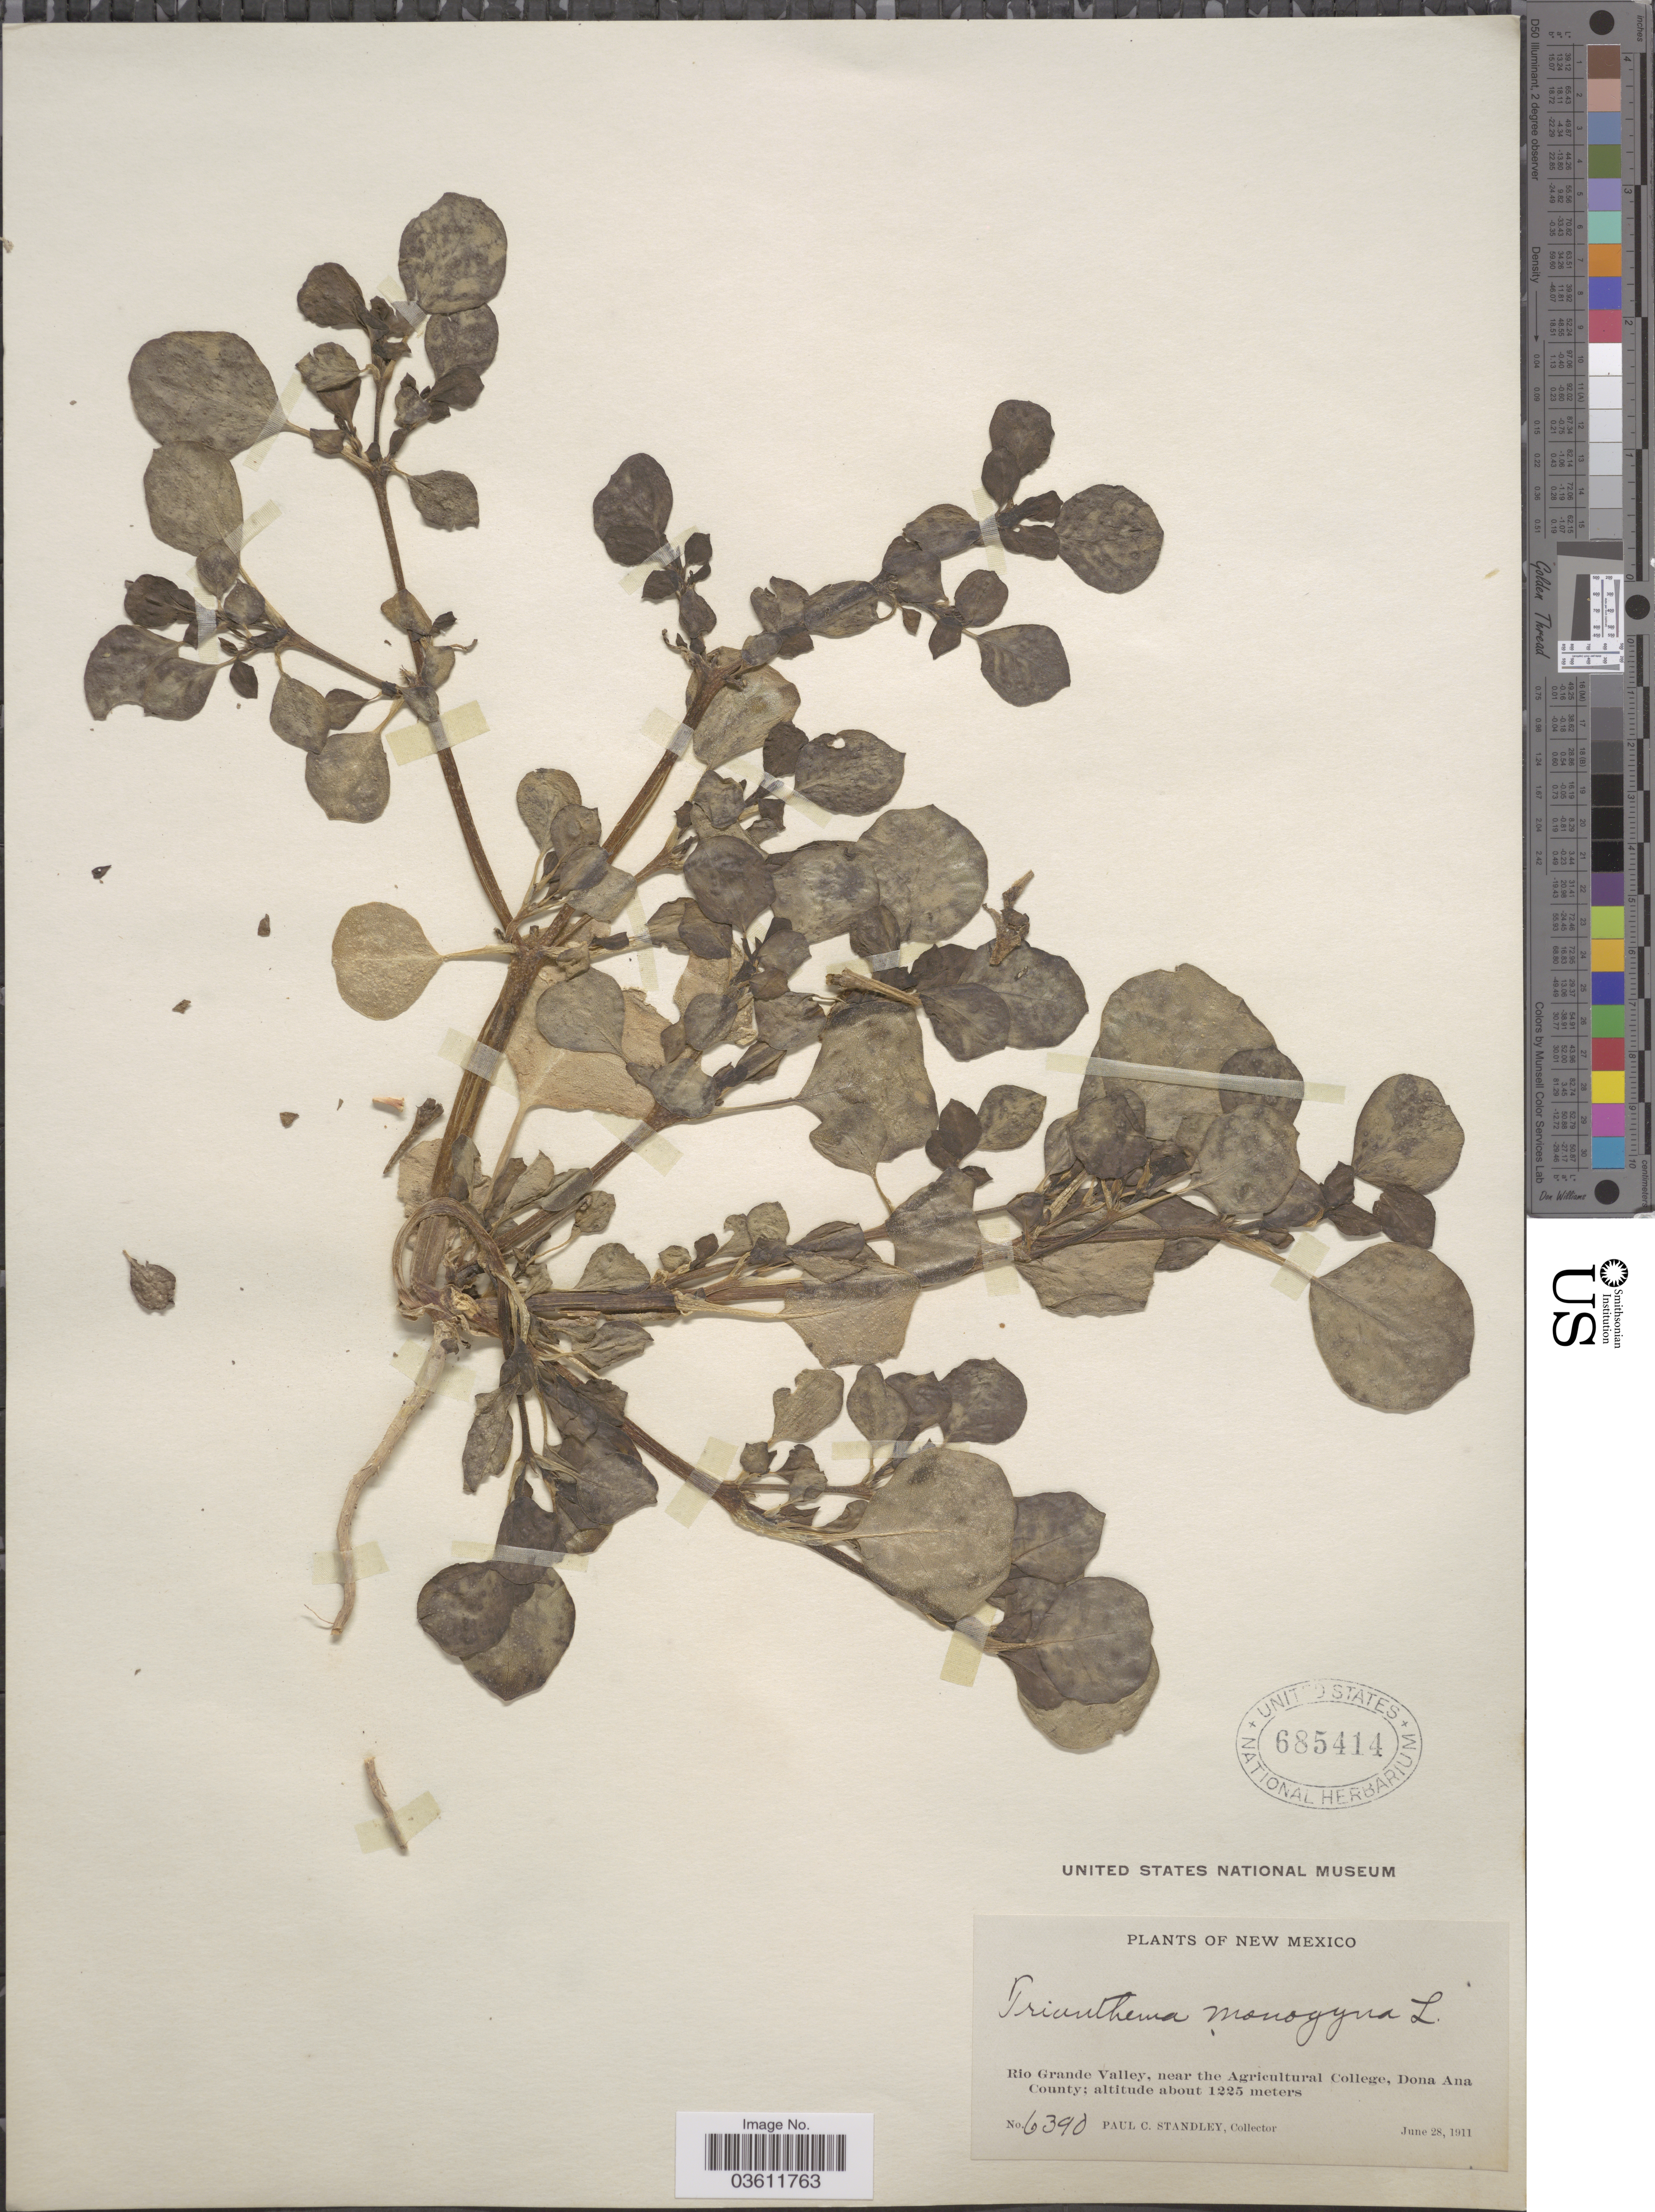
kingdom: Plantae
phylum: Tracheophyta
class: Magnoliopsida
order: Caryophyllales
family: Aizoaceae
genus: Trianthema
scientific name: Trianthema portulacastrum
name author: L.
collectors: P. C. Standley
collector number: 6390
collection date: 1911-06-28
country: United States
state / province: New Mexico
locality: Rio Grande Valley, near the Agricultural College, Dona Ana County.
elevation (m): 1225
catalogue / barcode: US 685414